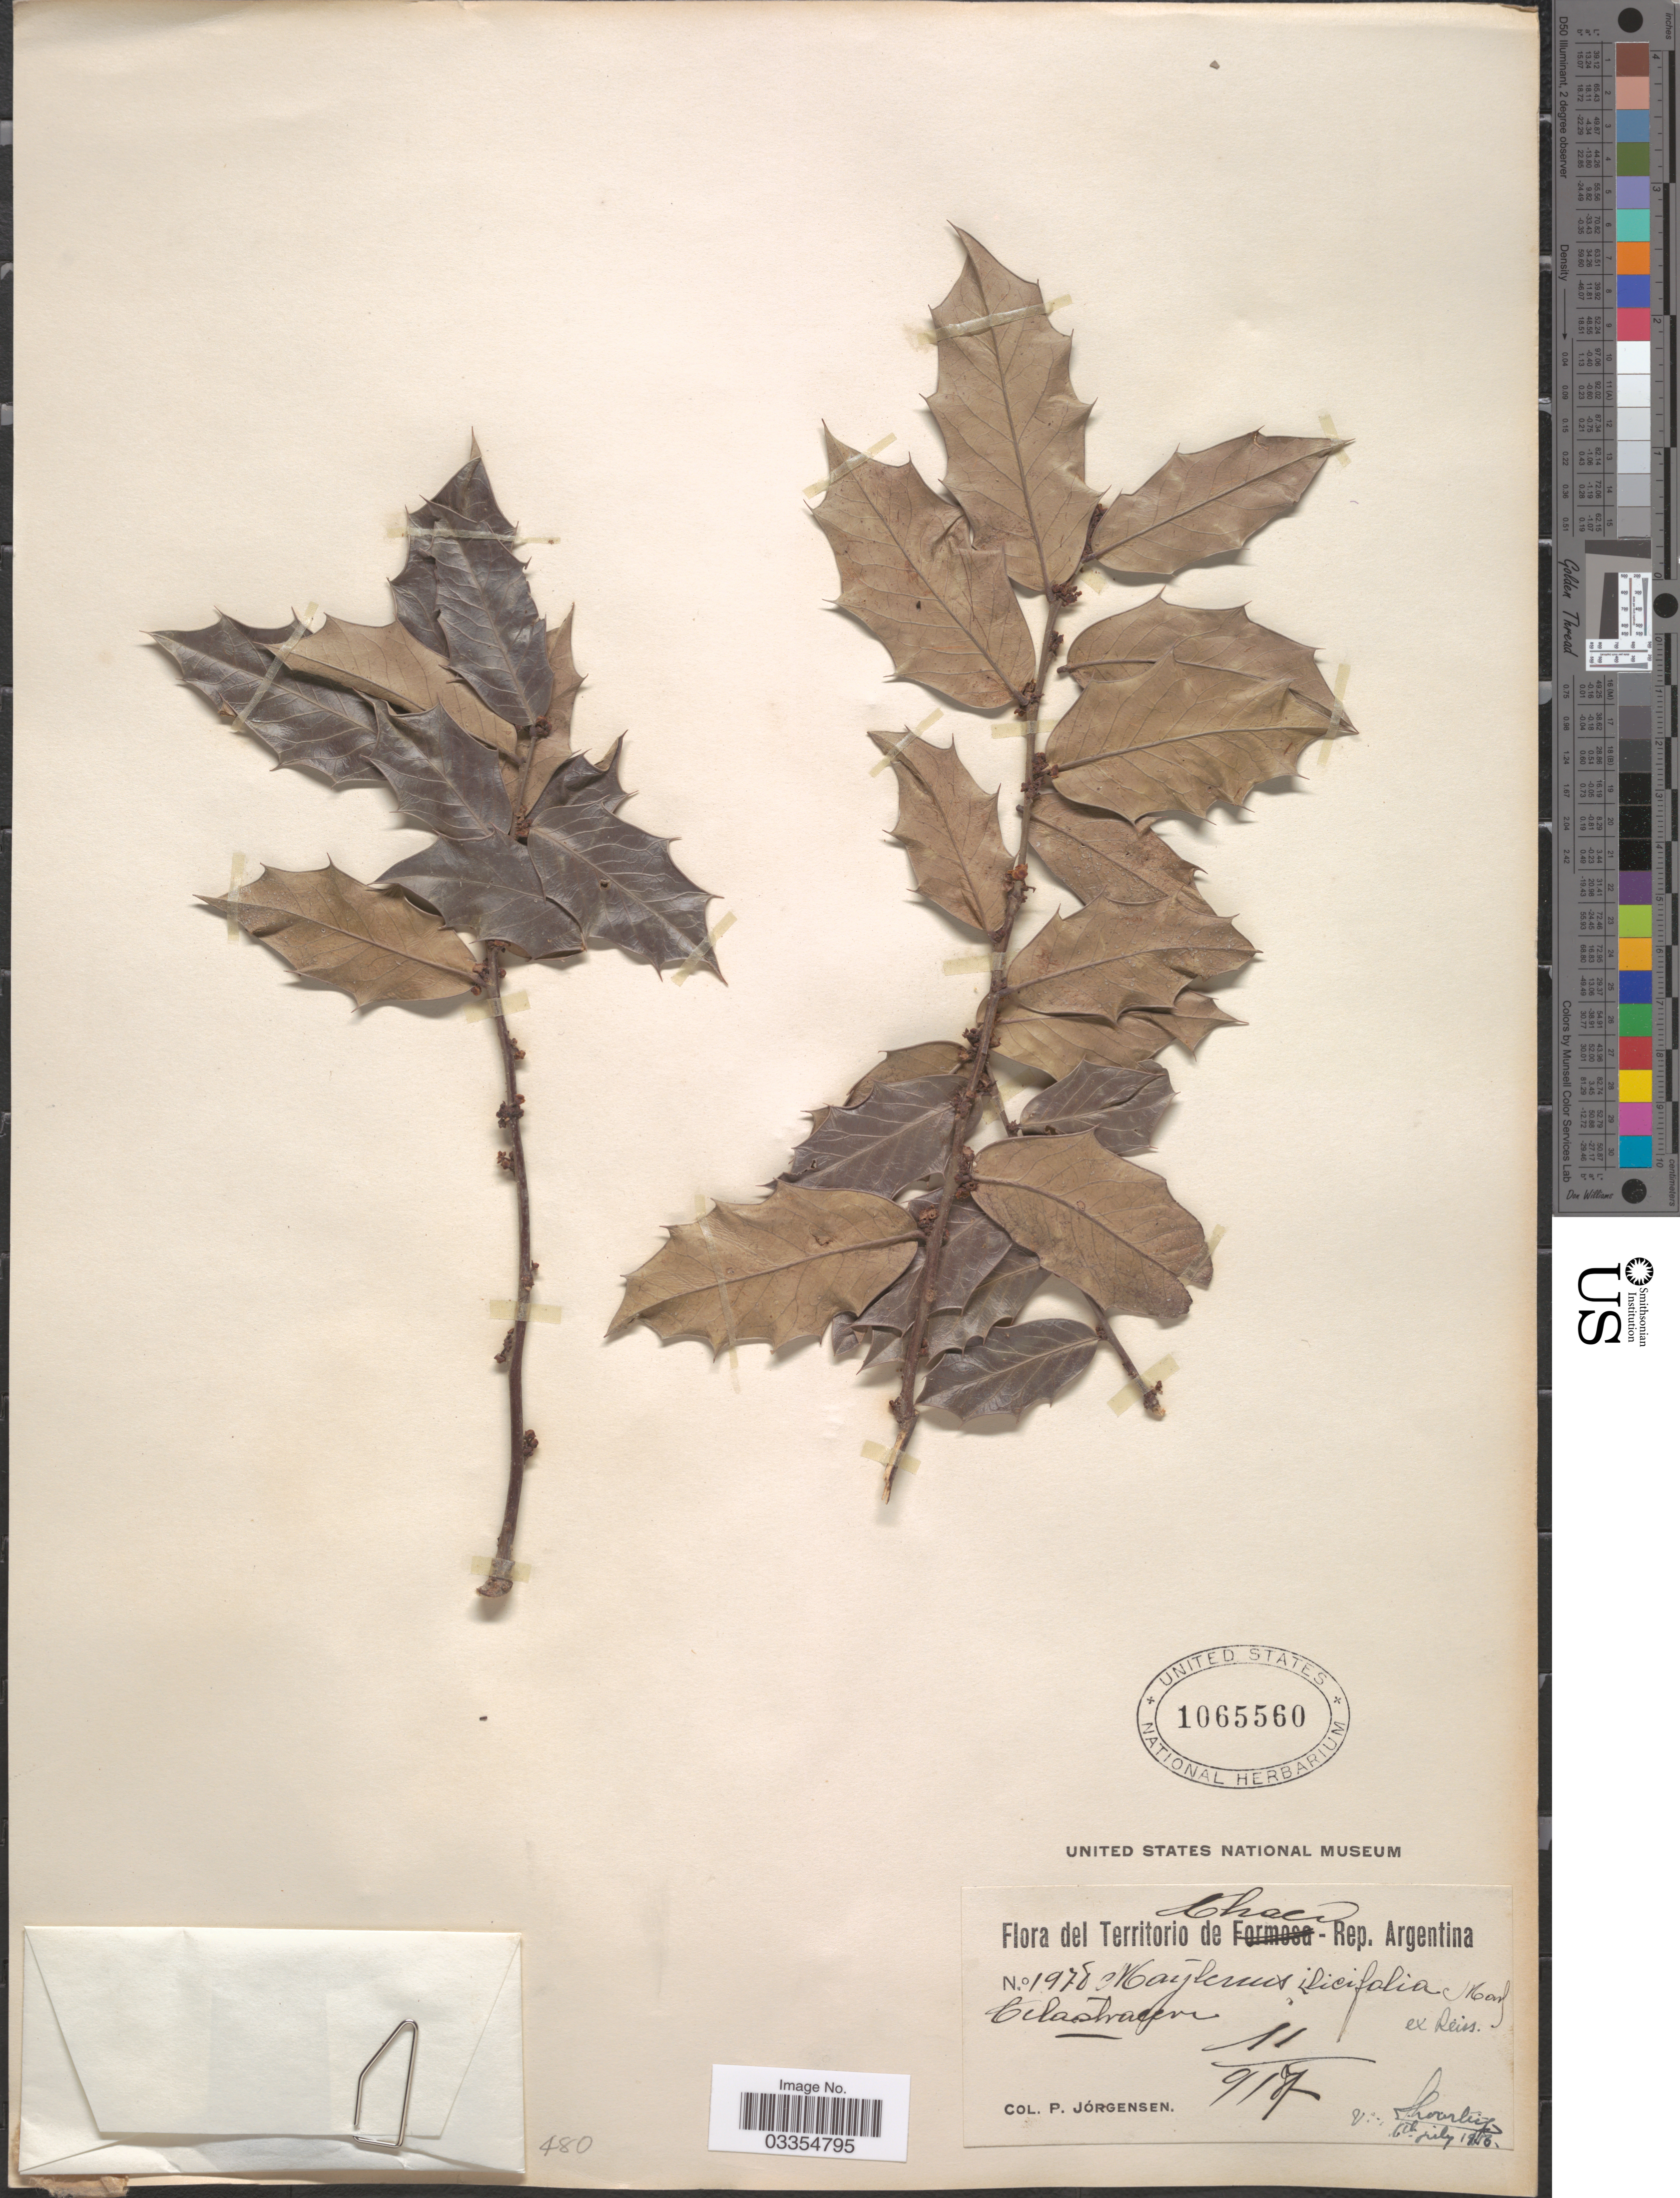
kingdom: Plantae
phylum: Tracheophyta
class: Magnoliopsida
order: Celastrales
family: Celastraceae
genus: Maytenus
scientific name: Maytenus ilicifolia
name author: (Schrad.) Planch.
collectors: P. Jörgensen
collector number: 1978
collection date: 1917-11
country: Argentina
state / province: Chaco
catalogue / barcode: US 1065560